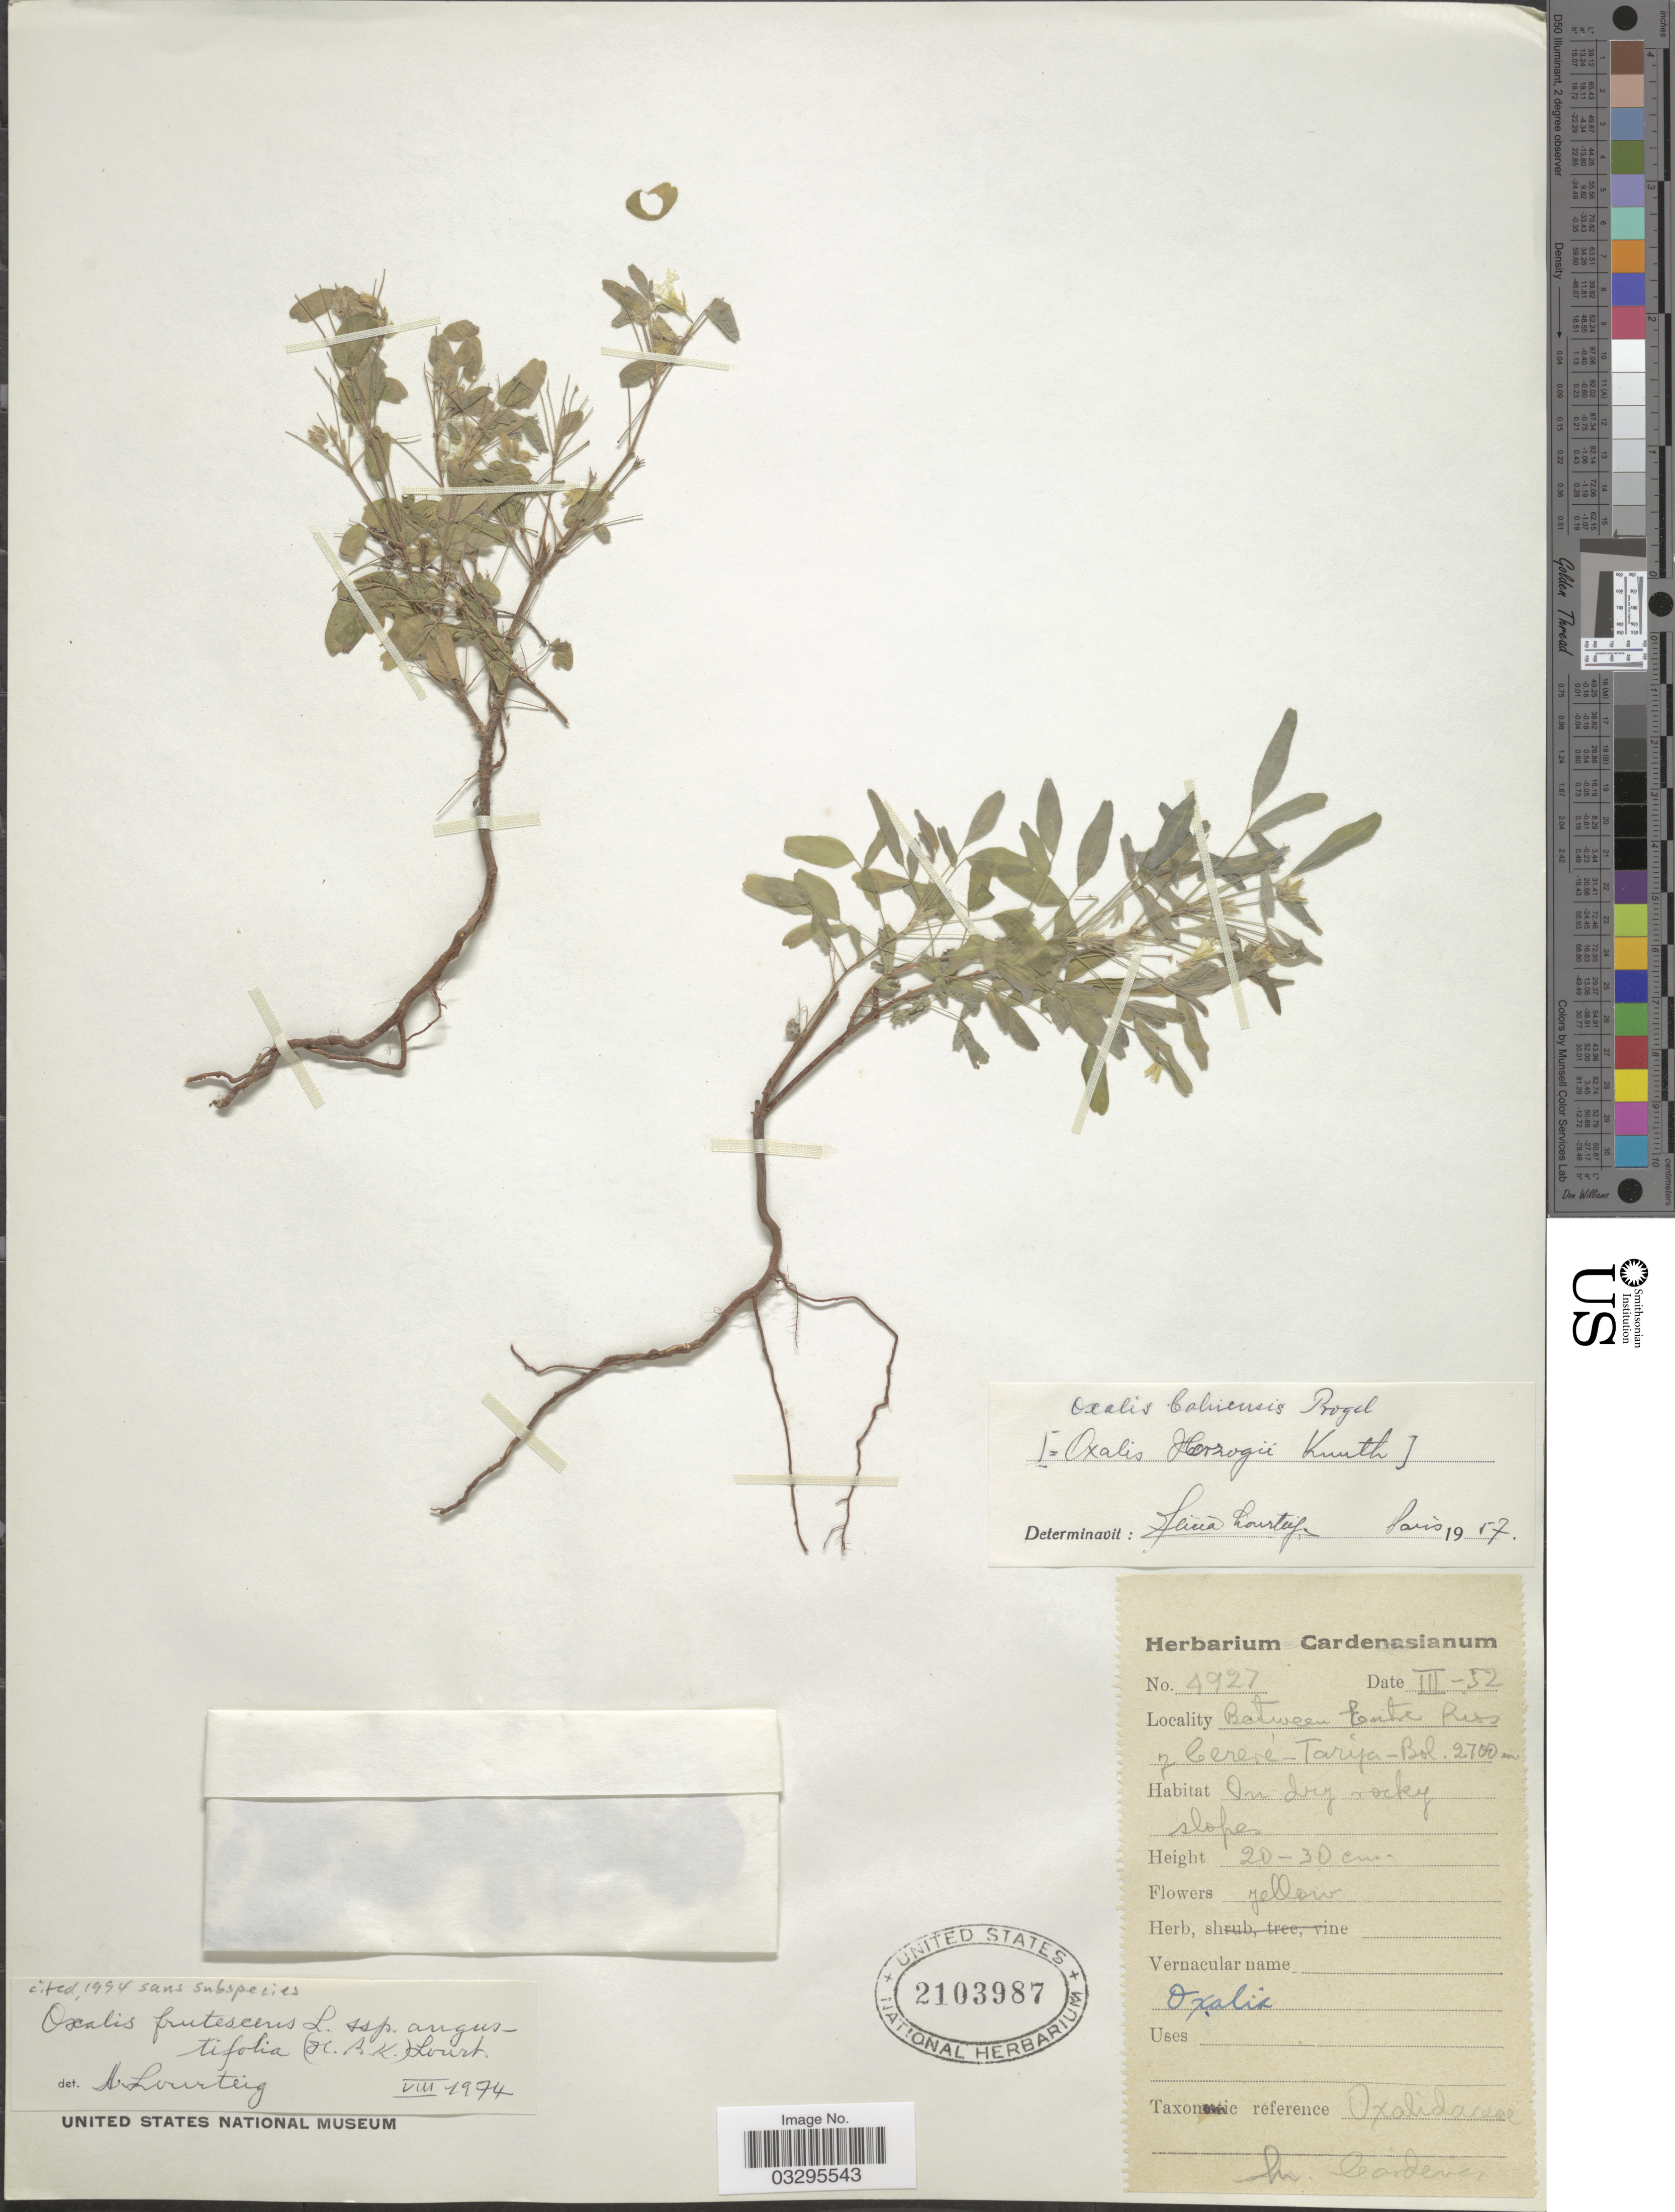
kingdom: Plantae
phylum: Tracheophyta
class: Magnoliopsida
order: Oxalidales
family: Oxalidaceae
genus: Oxalis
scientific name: Oxalis frutescens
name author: L.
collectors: M. Cárdenas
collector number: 4927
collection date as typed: Transcribed d/m/y: /3/52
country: Bolivia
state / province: Tarija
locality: Between Conte Rios y Cereré. On dry rocky slopes.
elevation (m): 2700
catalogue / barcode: US 2103987